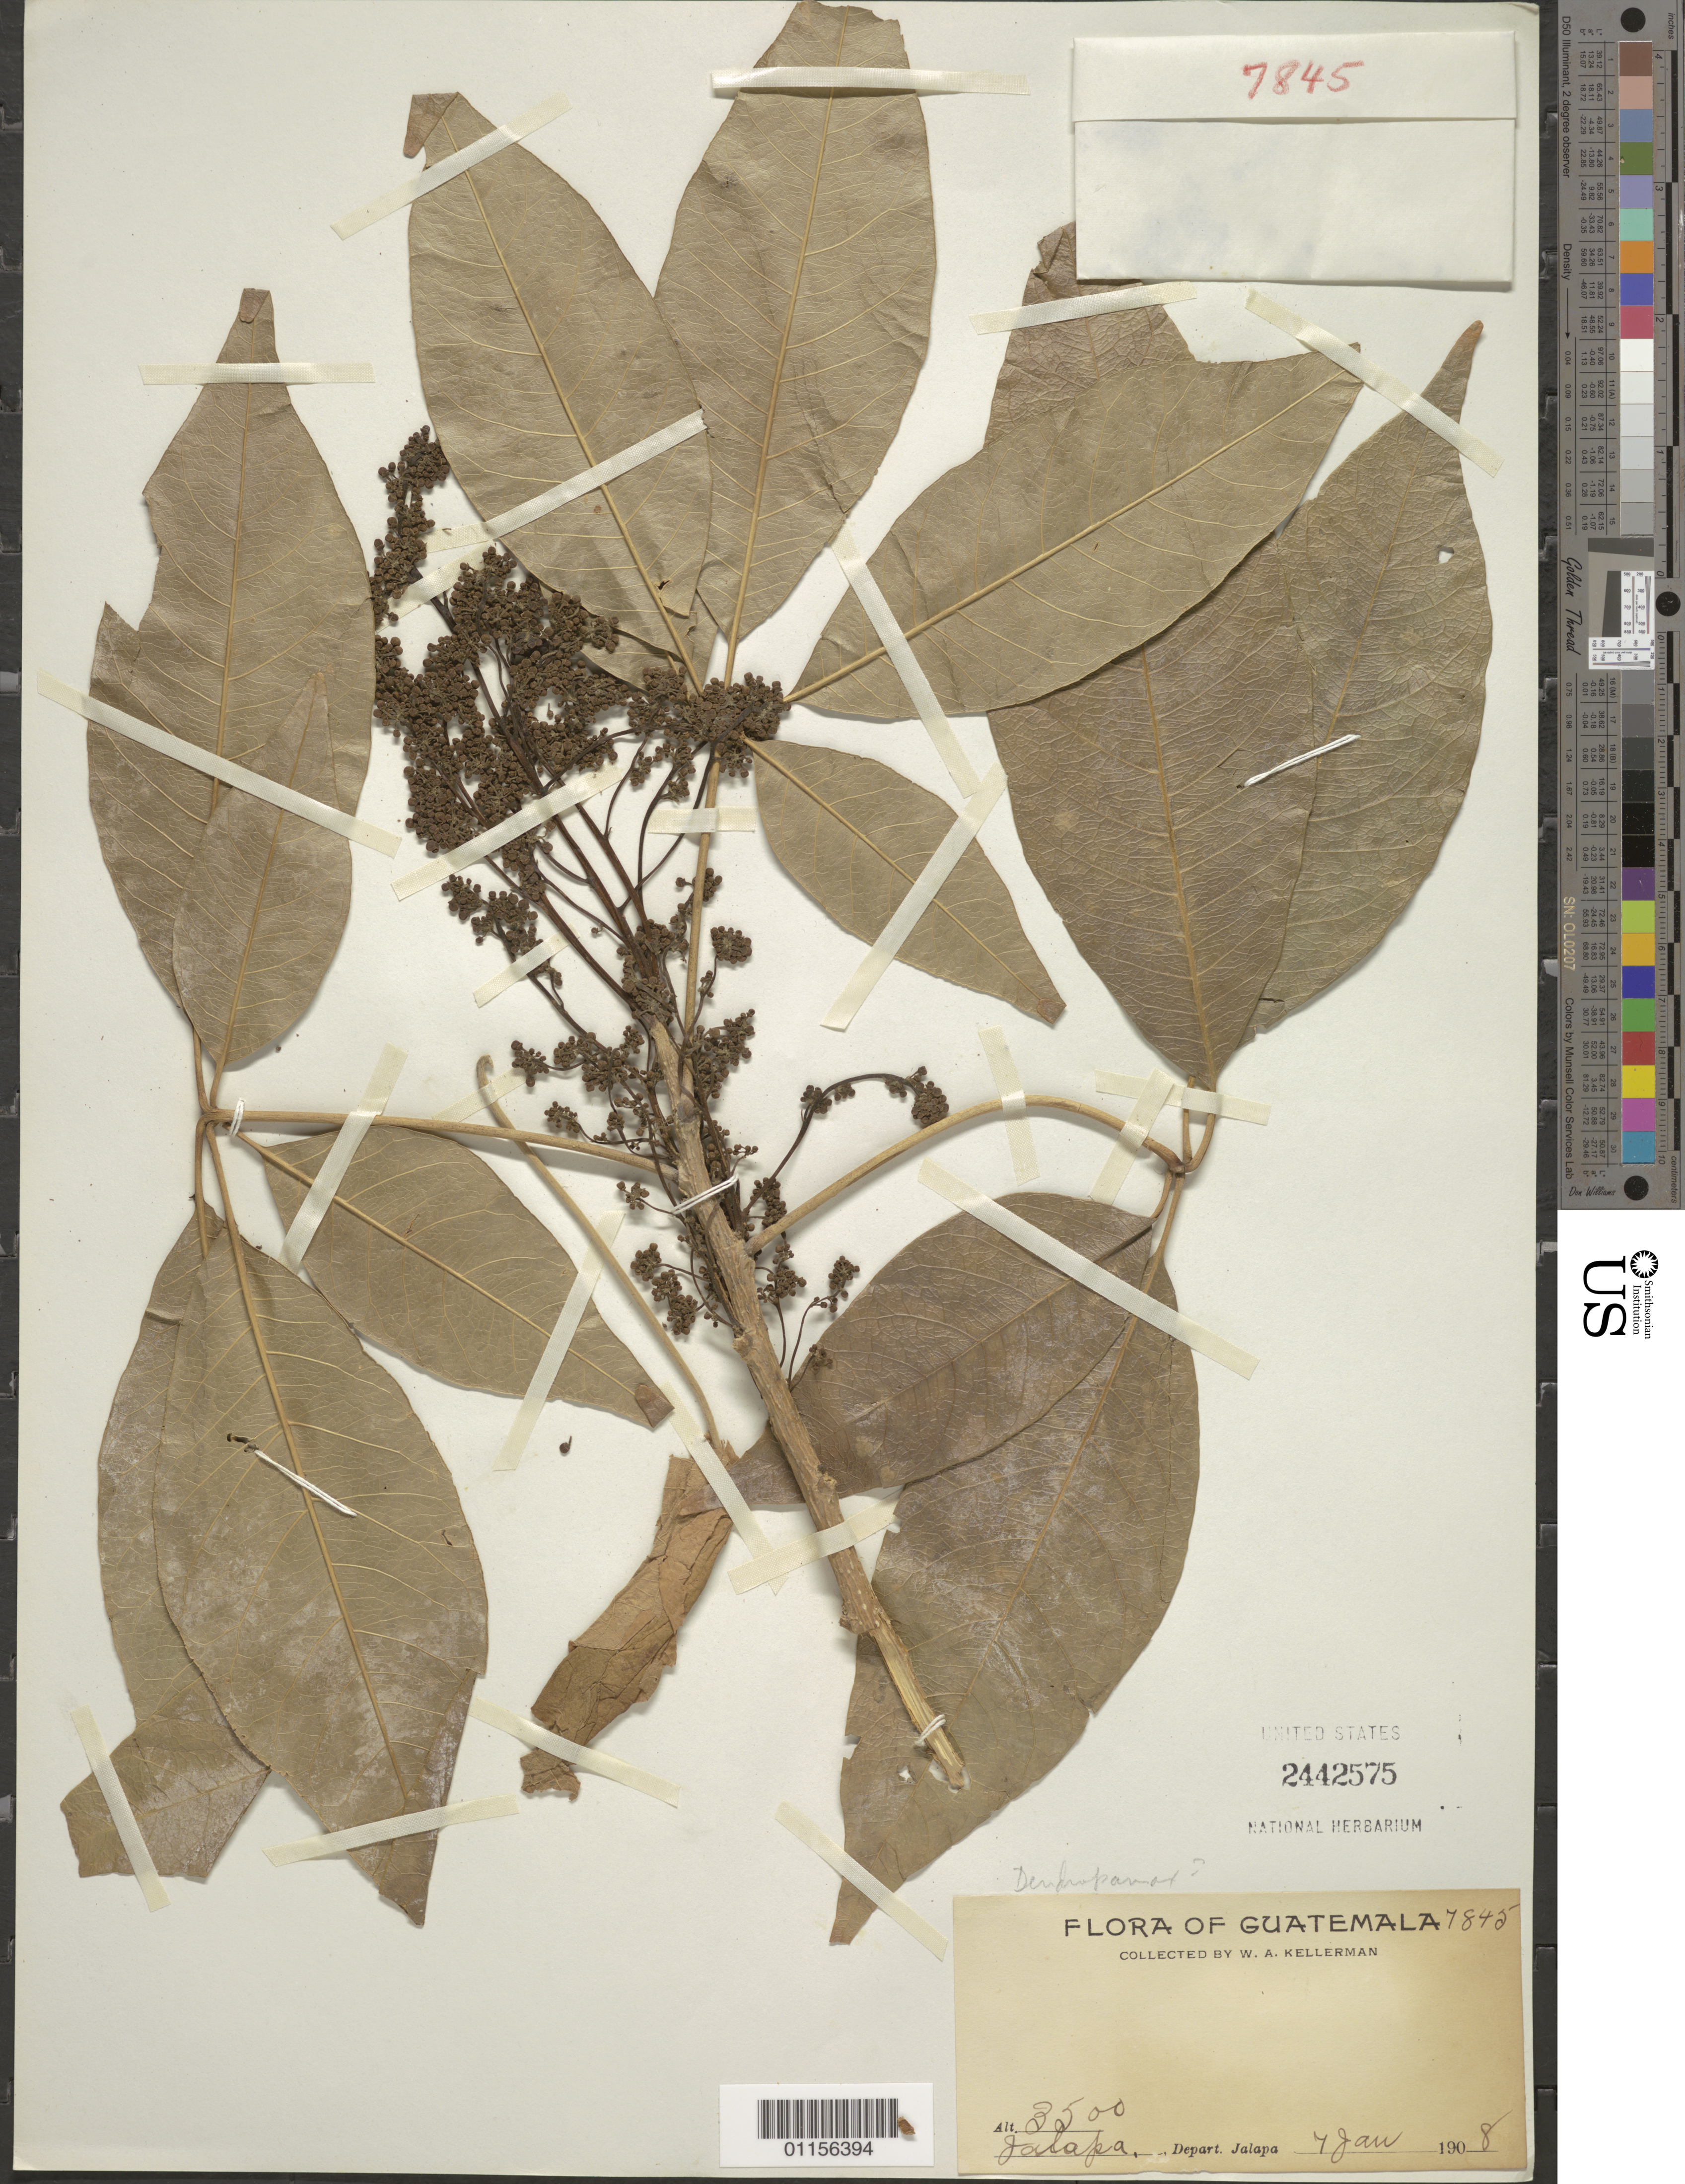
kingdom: Plantae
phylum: Tracheophyta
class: Magnoliopsida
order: Apiales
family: Araliaceae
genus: Dendropanax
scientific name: Dendropanax sp.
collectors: W. A. Kellerman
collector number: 7845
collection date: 1908-01-04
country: Guatemala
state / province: Jalapa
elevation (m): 1067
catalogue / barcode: US 2442575